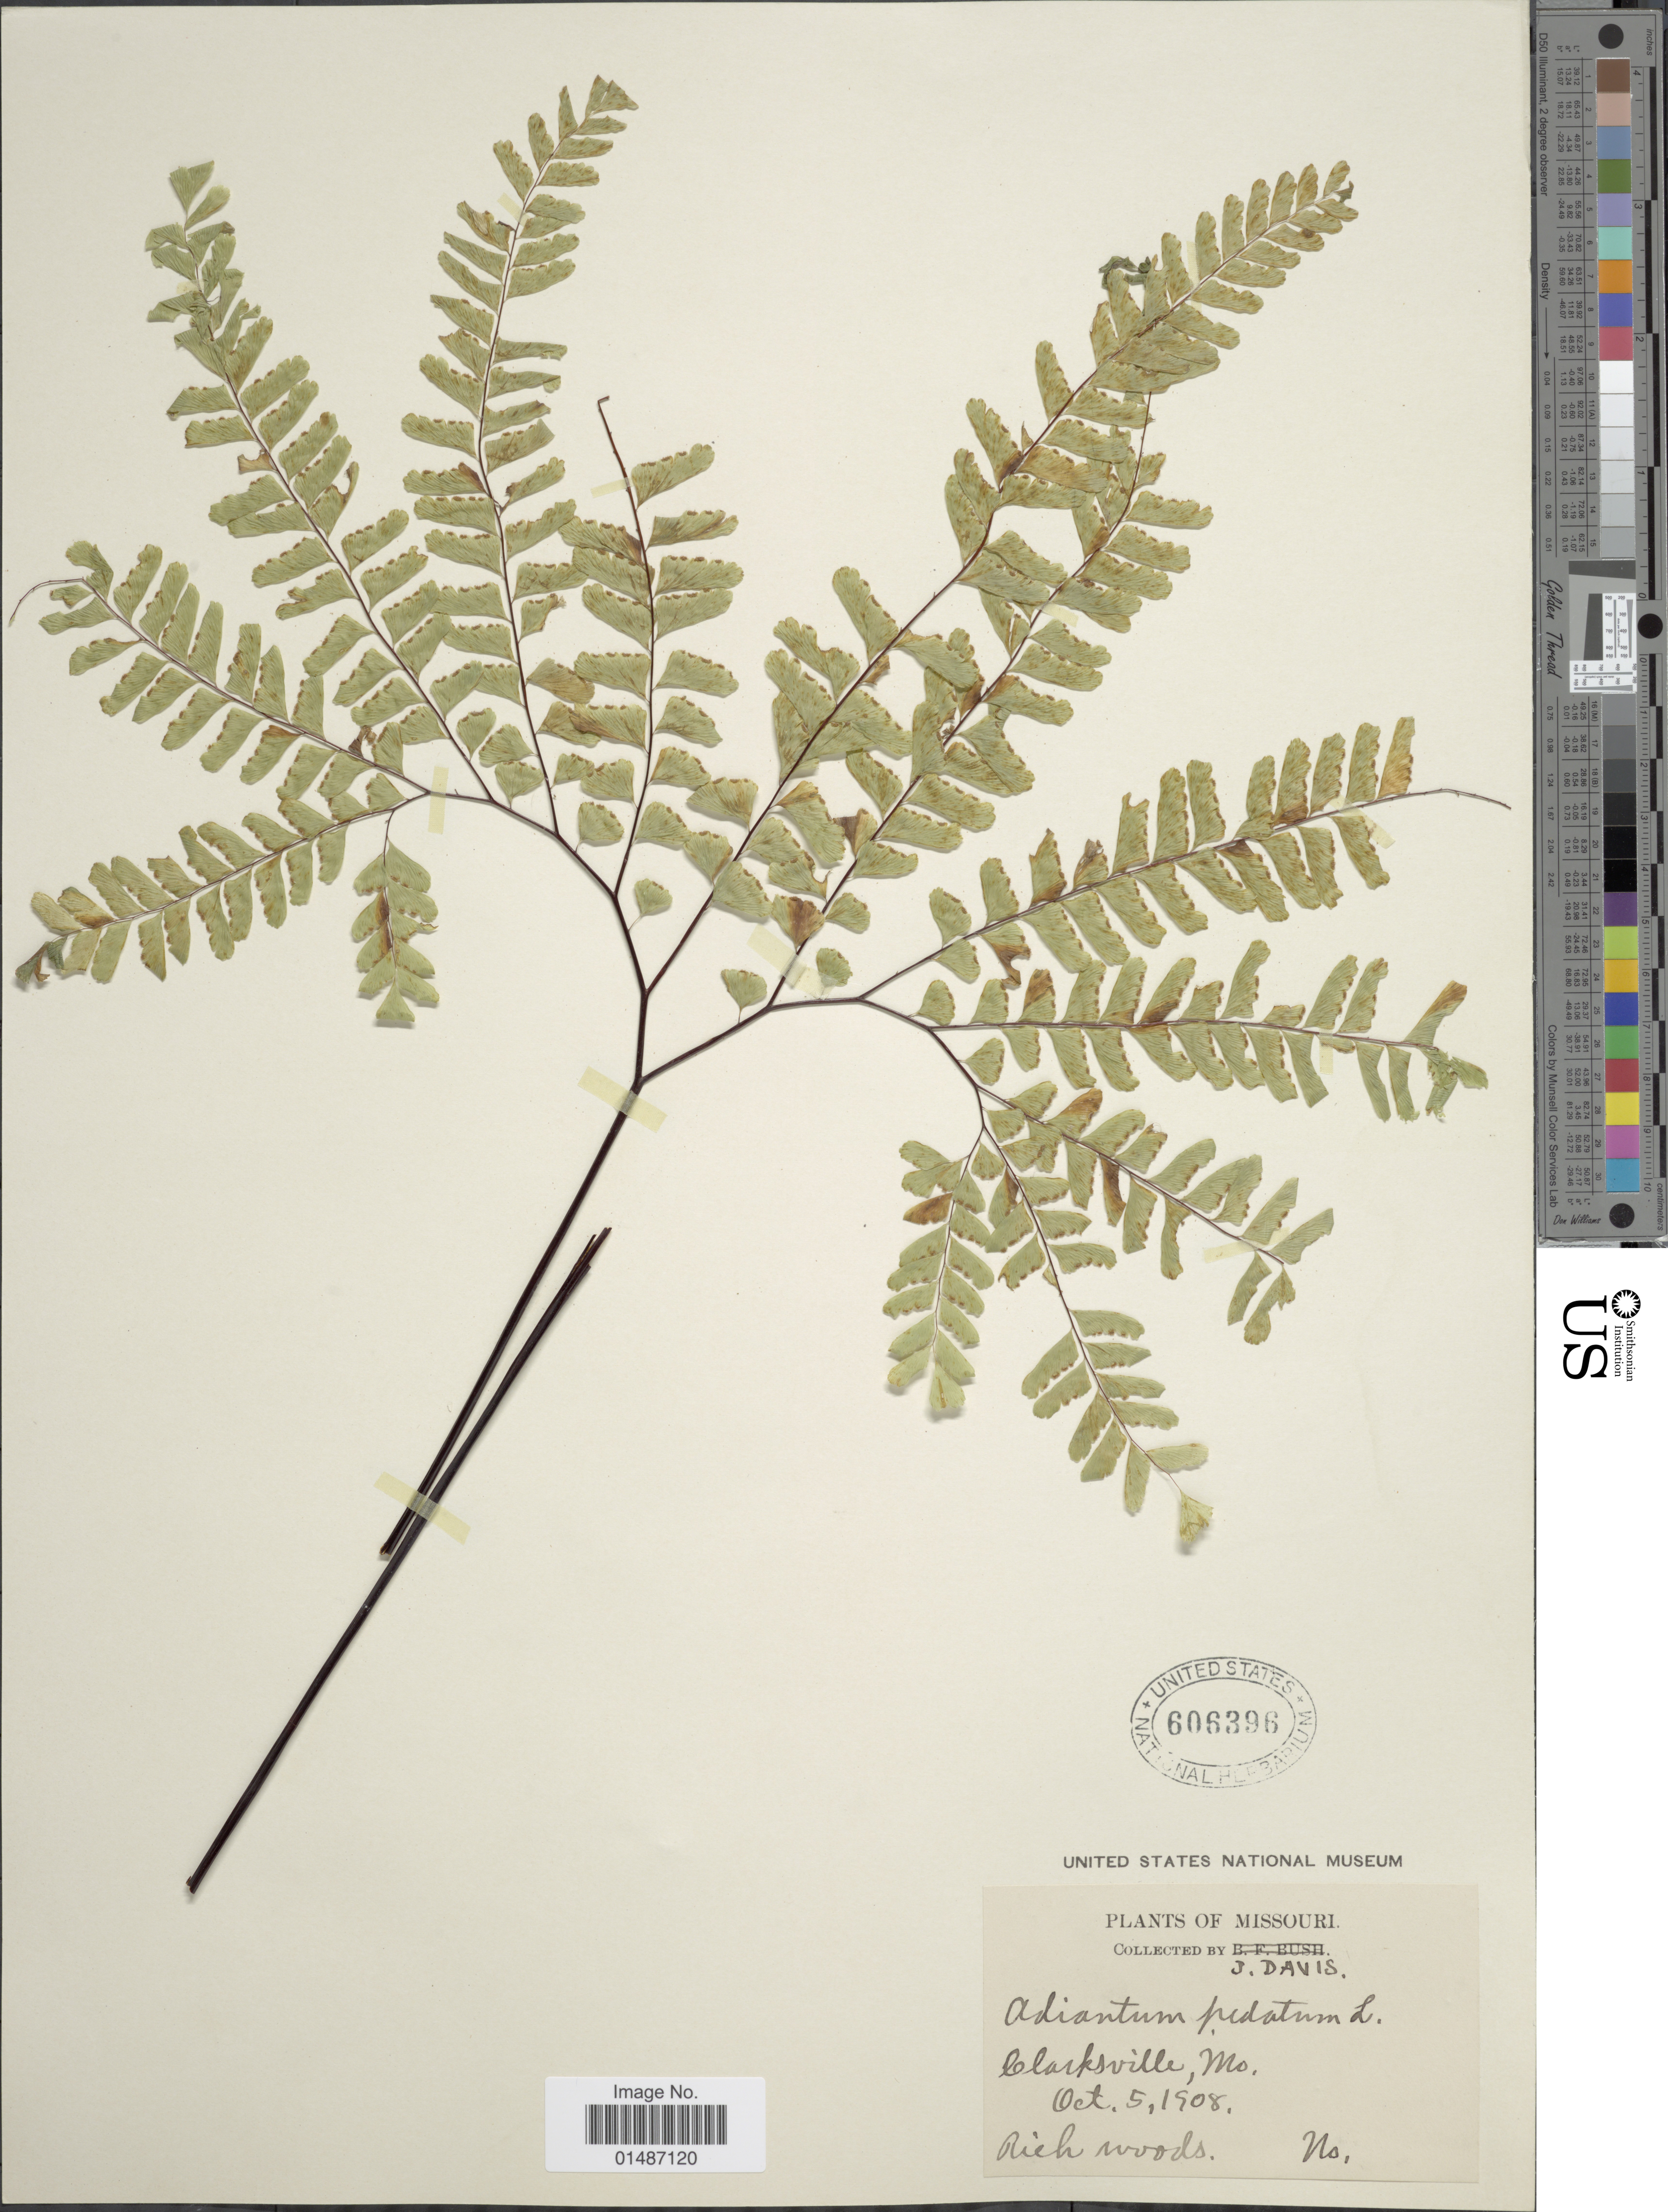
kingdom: Plantae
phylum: Tracheophyta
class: Polypodiopsida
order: Polypodiales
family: Pteridaceae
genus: Adiantum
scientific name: Adiantum pedatum var. pedatum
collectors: J. Davis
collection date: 1908-10-05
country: United States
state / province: Missouri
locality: Clarksville.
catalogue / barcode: US 606396